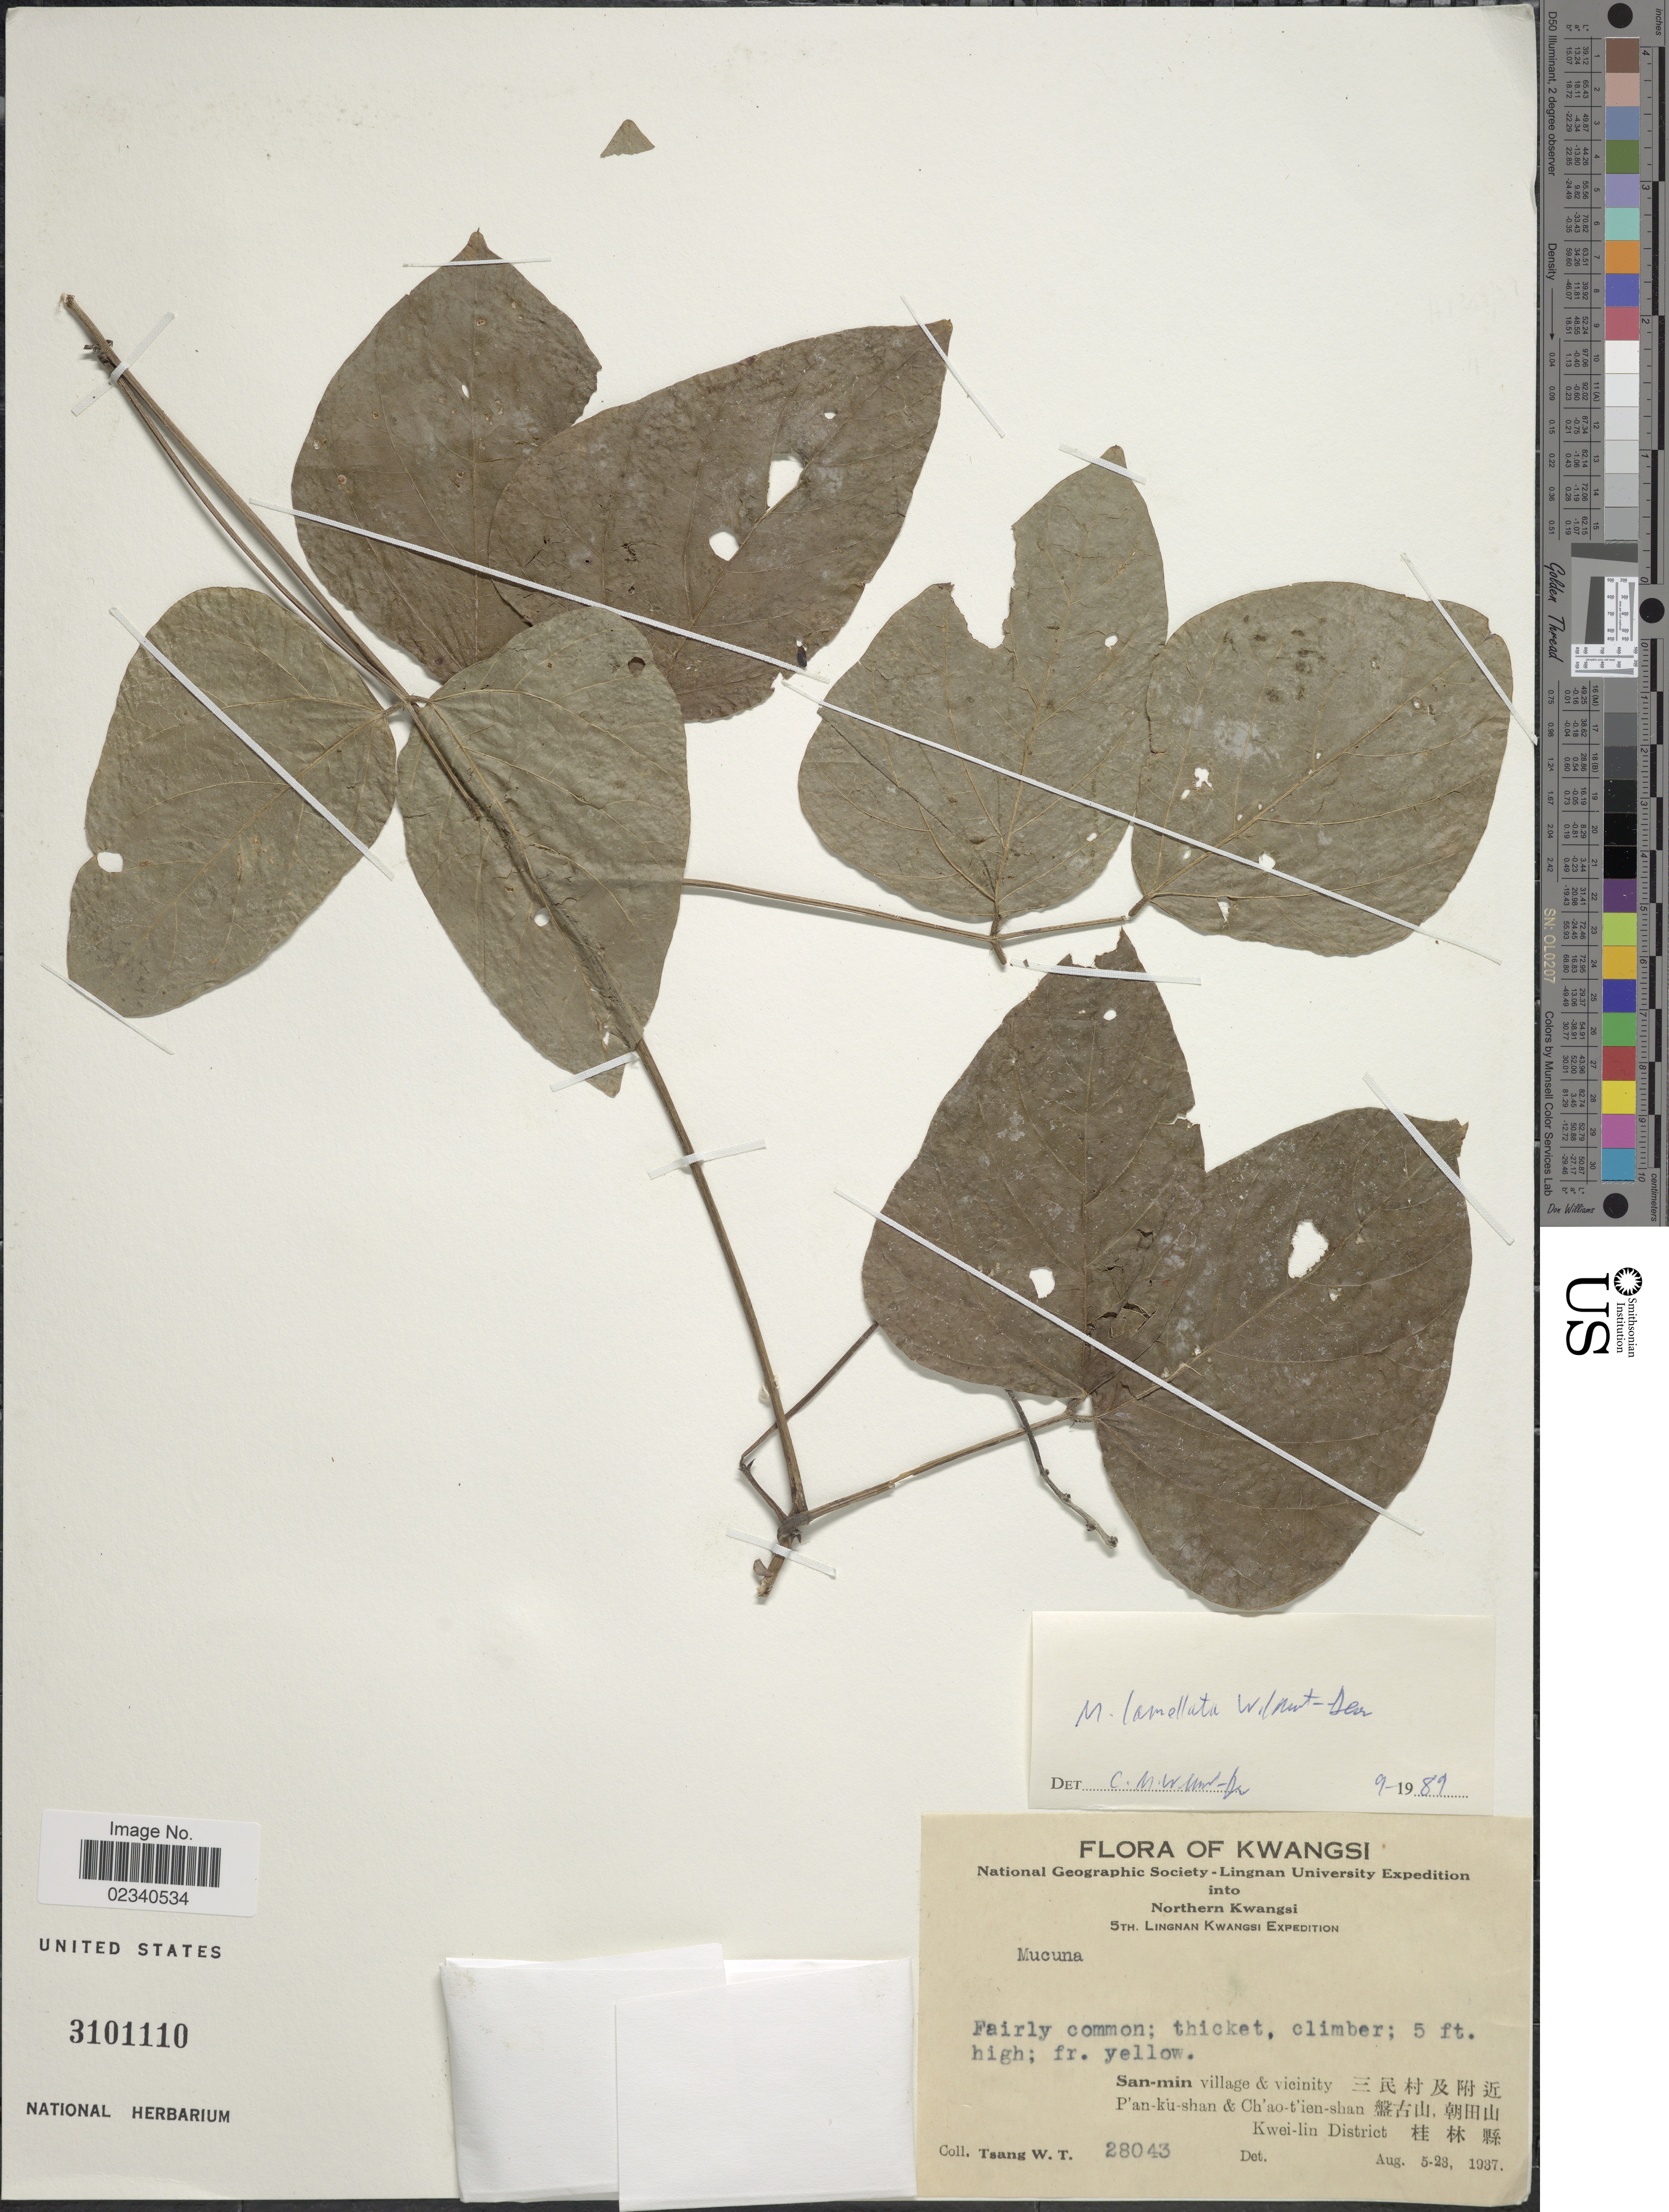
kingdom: Plantae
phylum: Tracheophyta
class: Magnoliopsida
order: Fabales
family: Fabaceae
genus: Mucuna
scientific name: Mucuna lamellata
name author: Wilmot-Dear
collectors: W. T. Tsang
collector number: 28043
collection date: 1937-08-05/1937-08-23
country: China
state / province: Guangxi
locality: Northern Kwangsi. San-min village & vicinity. P'an-ku-shan & Ch'ao-t'ien-shan Kwei-lin District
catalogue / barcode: US 3101110